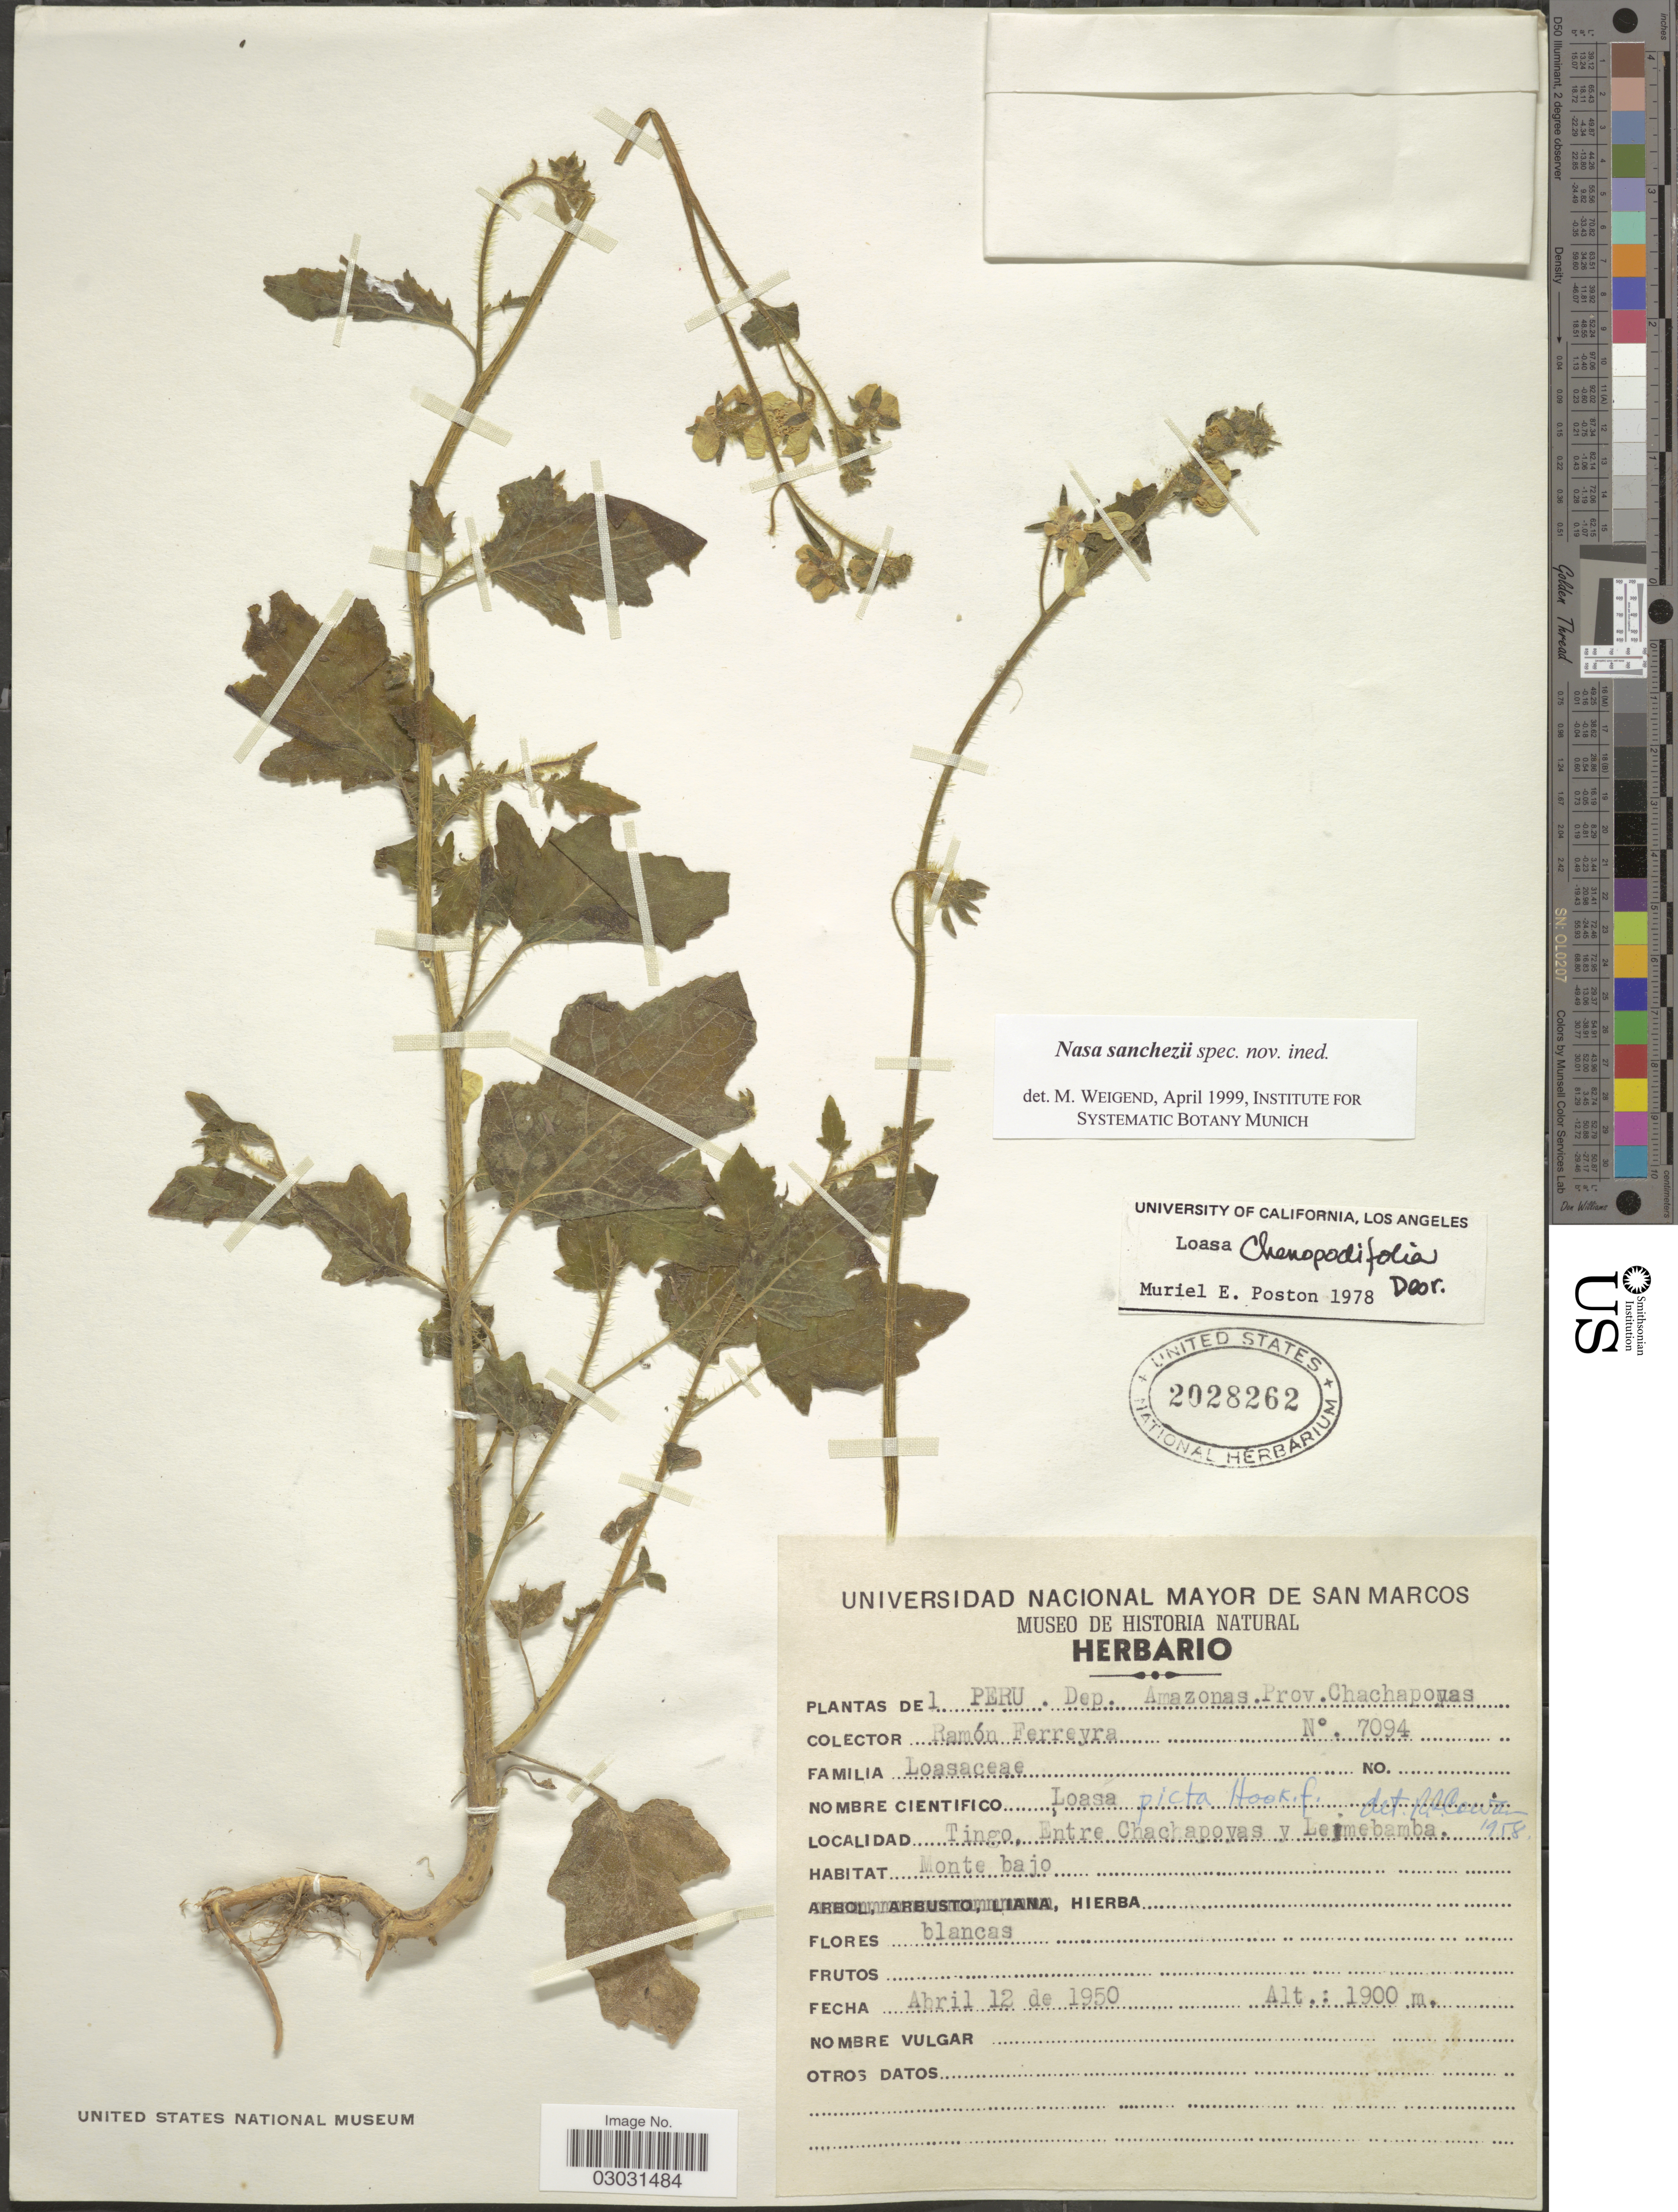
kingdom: Plantae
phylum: Tracheophyta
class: Magnoliopsida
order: Cornales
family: Loasaceae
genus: Nasa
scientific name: Nasa sanchezii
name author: T. Henning & Weigend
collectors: R. A. Ferreyra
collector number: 7094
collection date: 1950-04-12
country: Peru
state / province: Amazonas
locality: Dep. Amazonas. Prov. Chachapoyas. Tingo, Entre Chachapoyas y Leimebamba.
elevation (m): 1900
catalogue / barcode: US 2028262